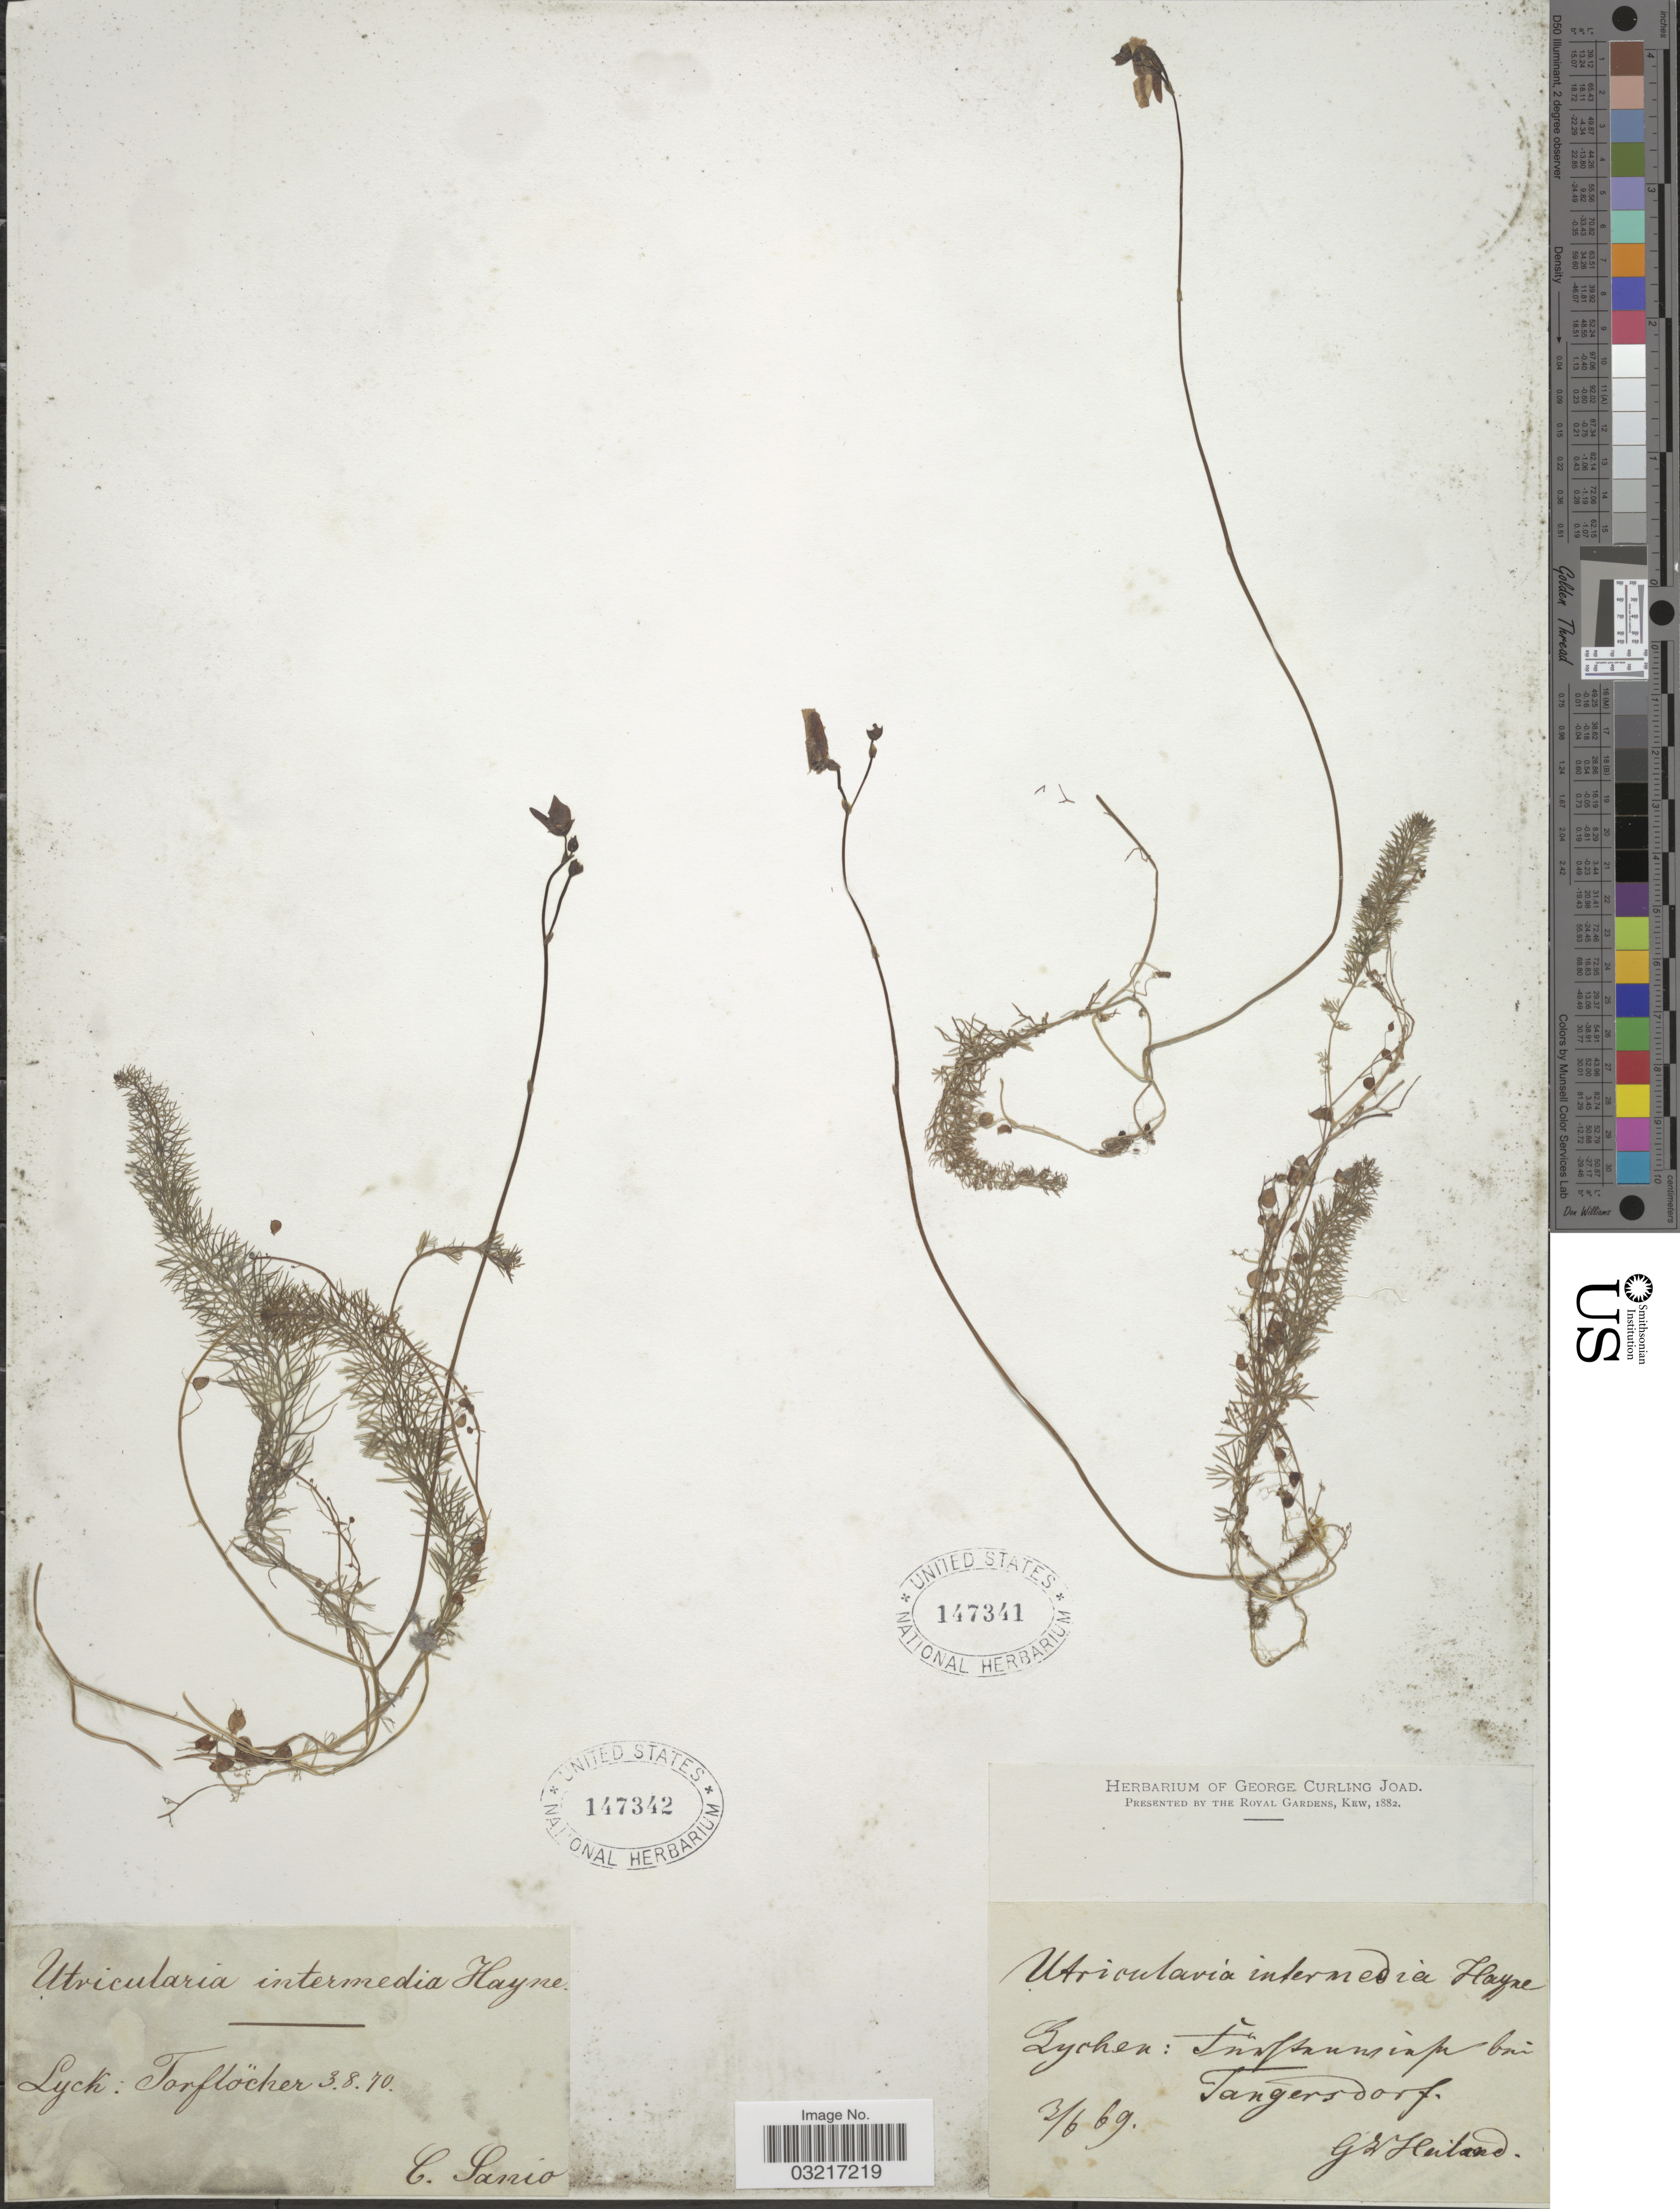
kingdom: Plantae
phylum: Tracheophyta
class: Magnoliopsida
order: Lamiales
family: Lentibulariaceae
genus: Utricularia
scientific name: Utricularia intermedia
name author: Hayne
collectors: C. Sanio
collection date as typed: Transcribed d/m/y: 3/8/70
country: Germany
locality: Lych: Torflöcher.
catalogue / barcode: US 147342-2